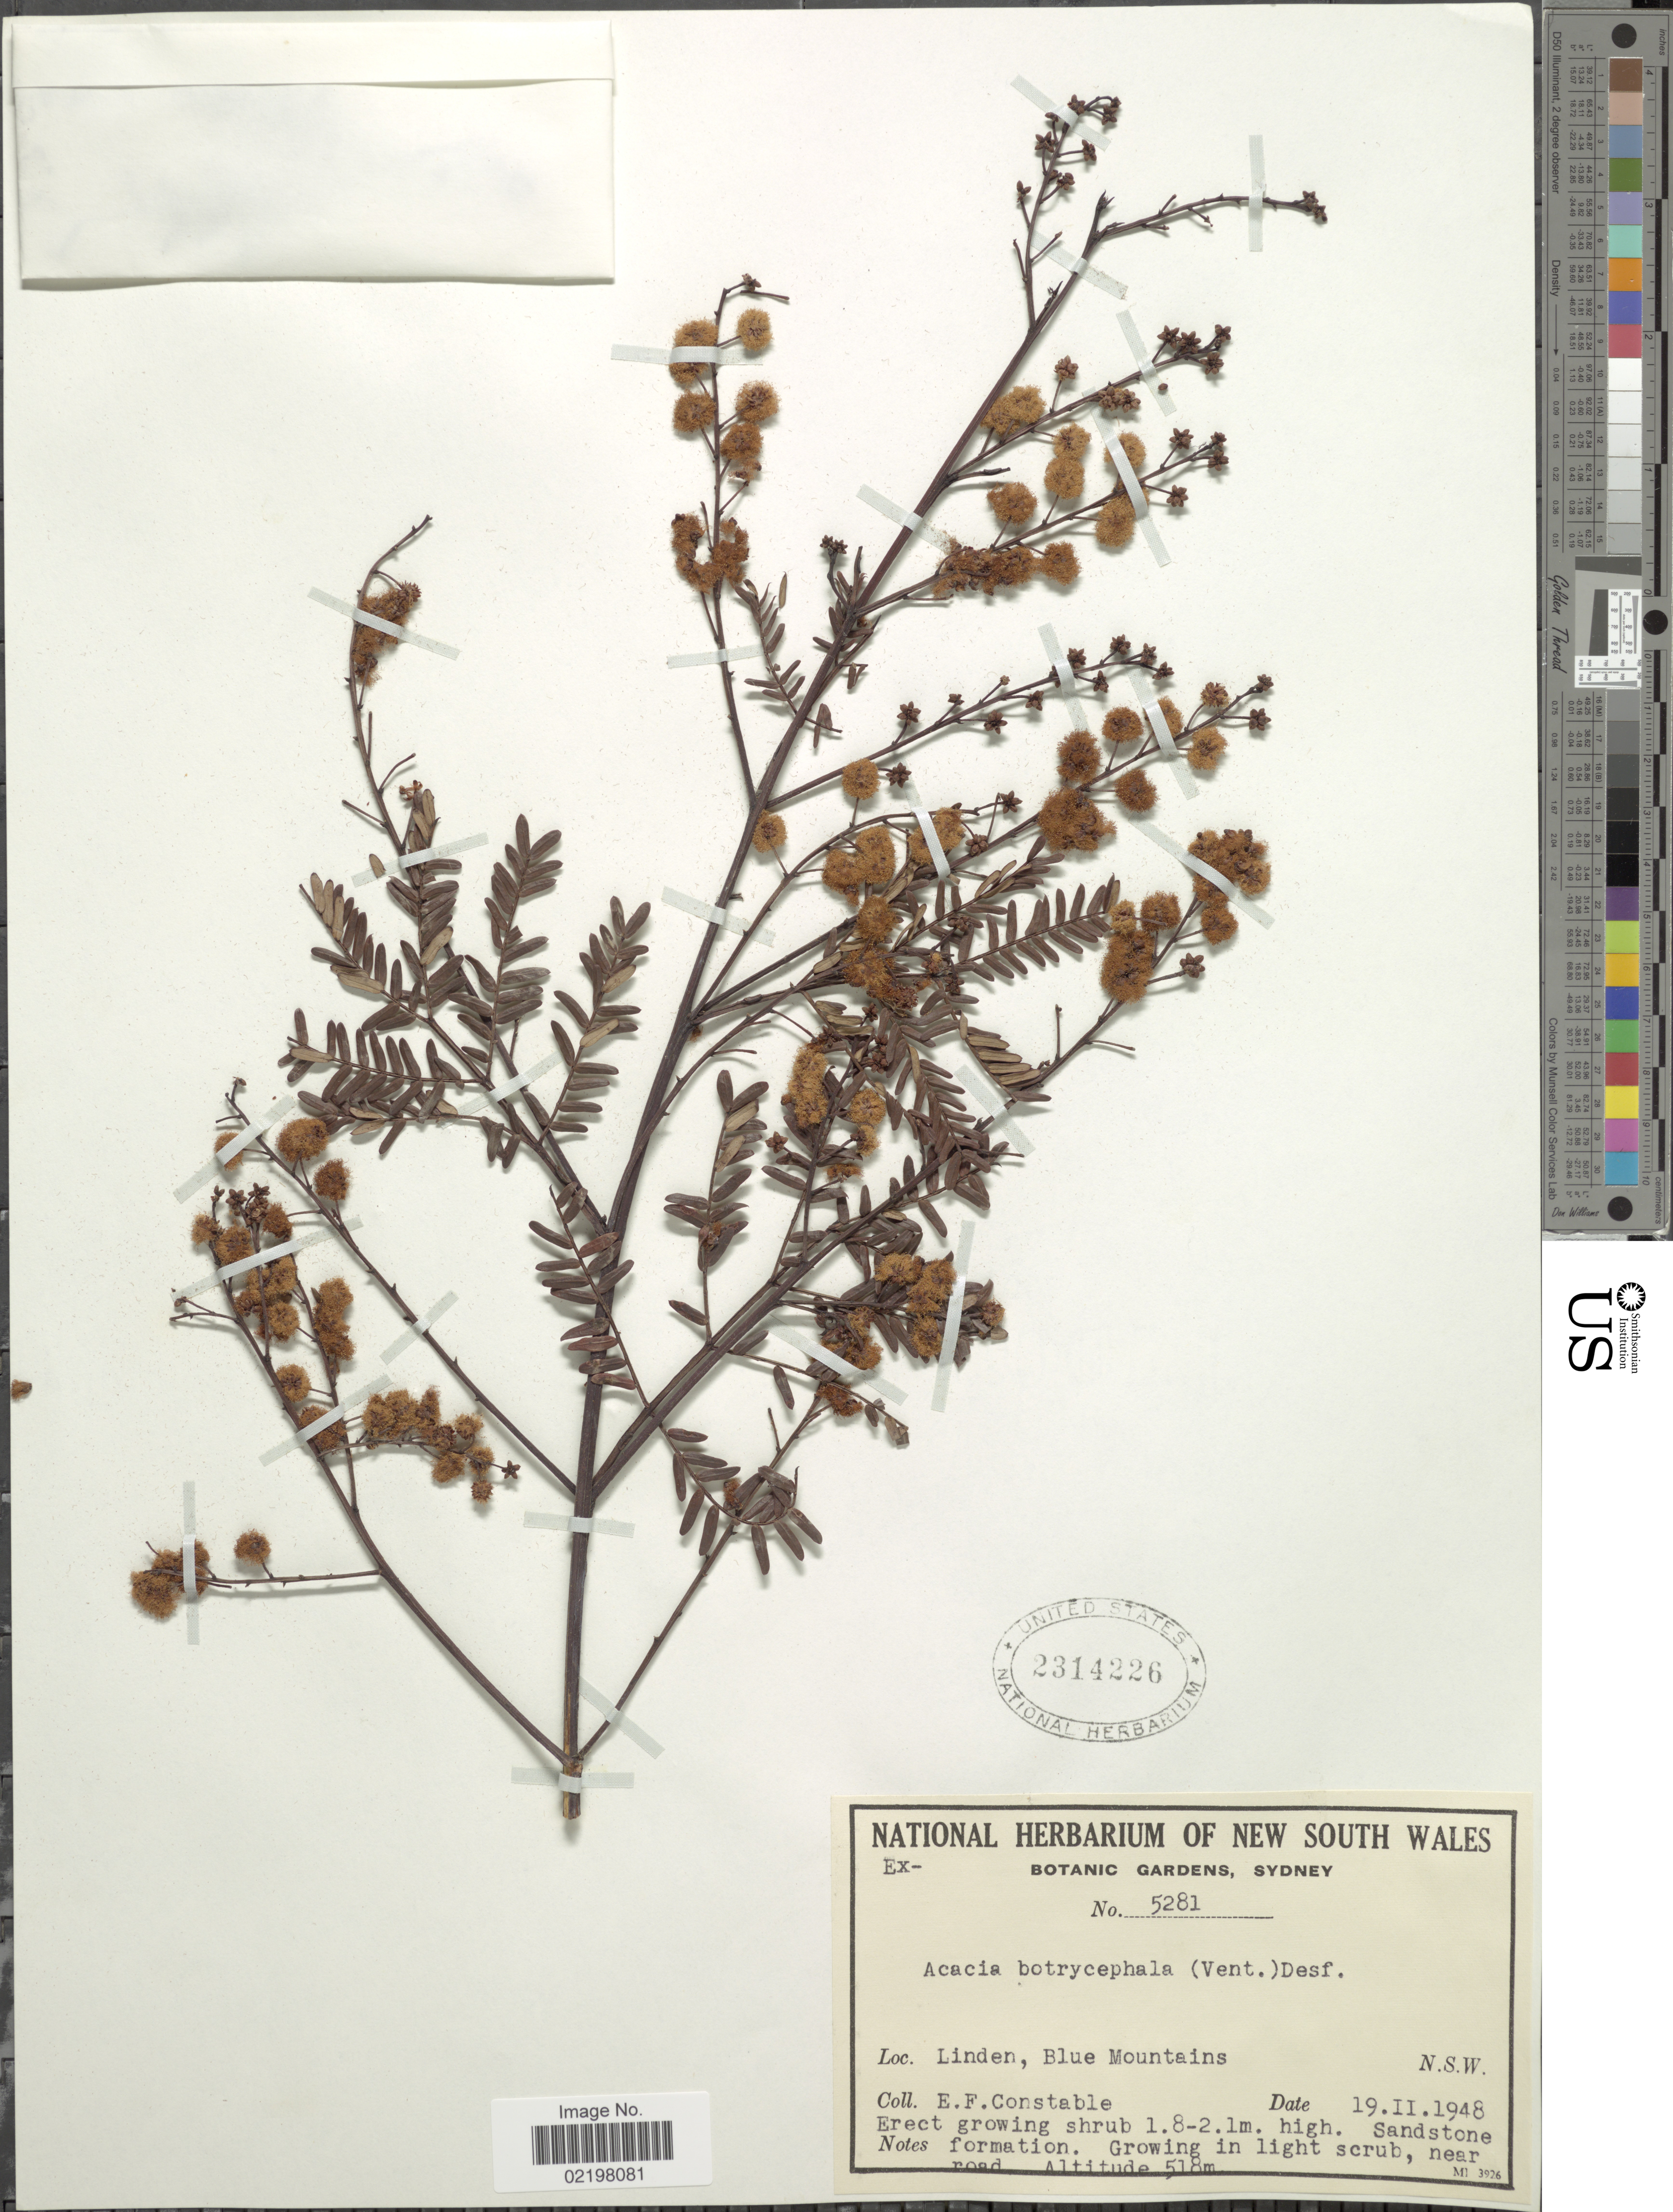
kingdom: Plantae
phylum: Tracheophyta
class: Magnoliopsida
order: Fabales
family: Fabaceae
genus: Acacia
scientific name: Acacia botryocephala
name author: (Vent.) Desf.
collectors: E. F. Constable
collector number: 5281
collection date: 1948-02-19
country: Australia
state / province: New South Wales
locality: Linden, Blue Mountains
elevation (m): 518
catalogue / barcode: US 2314226